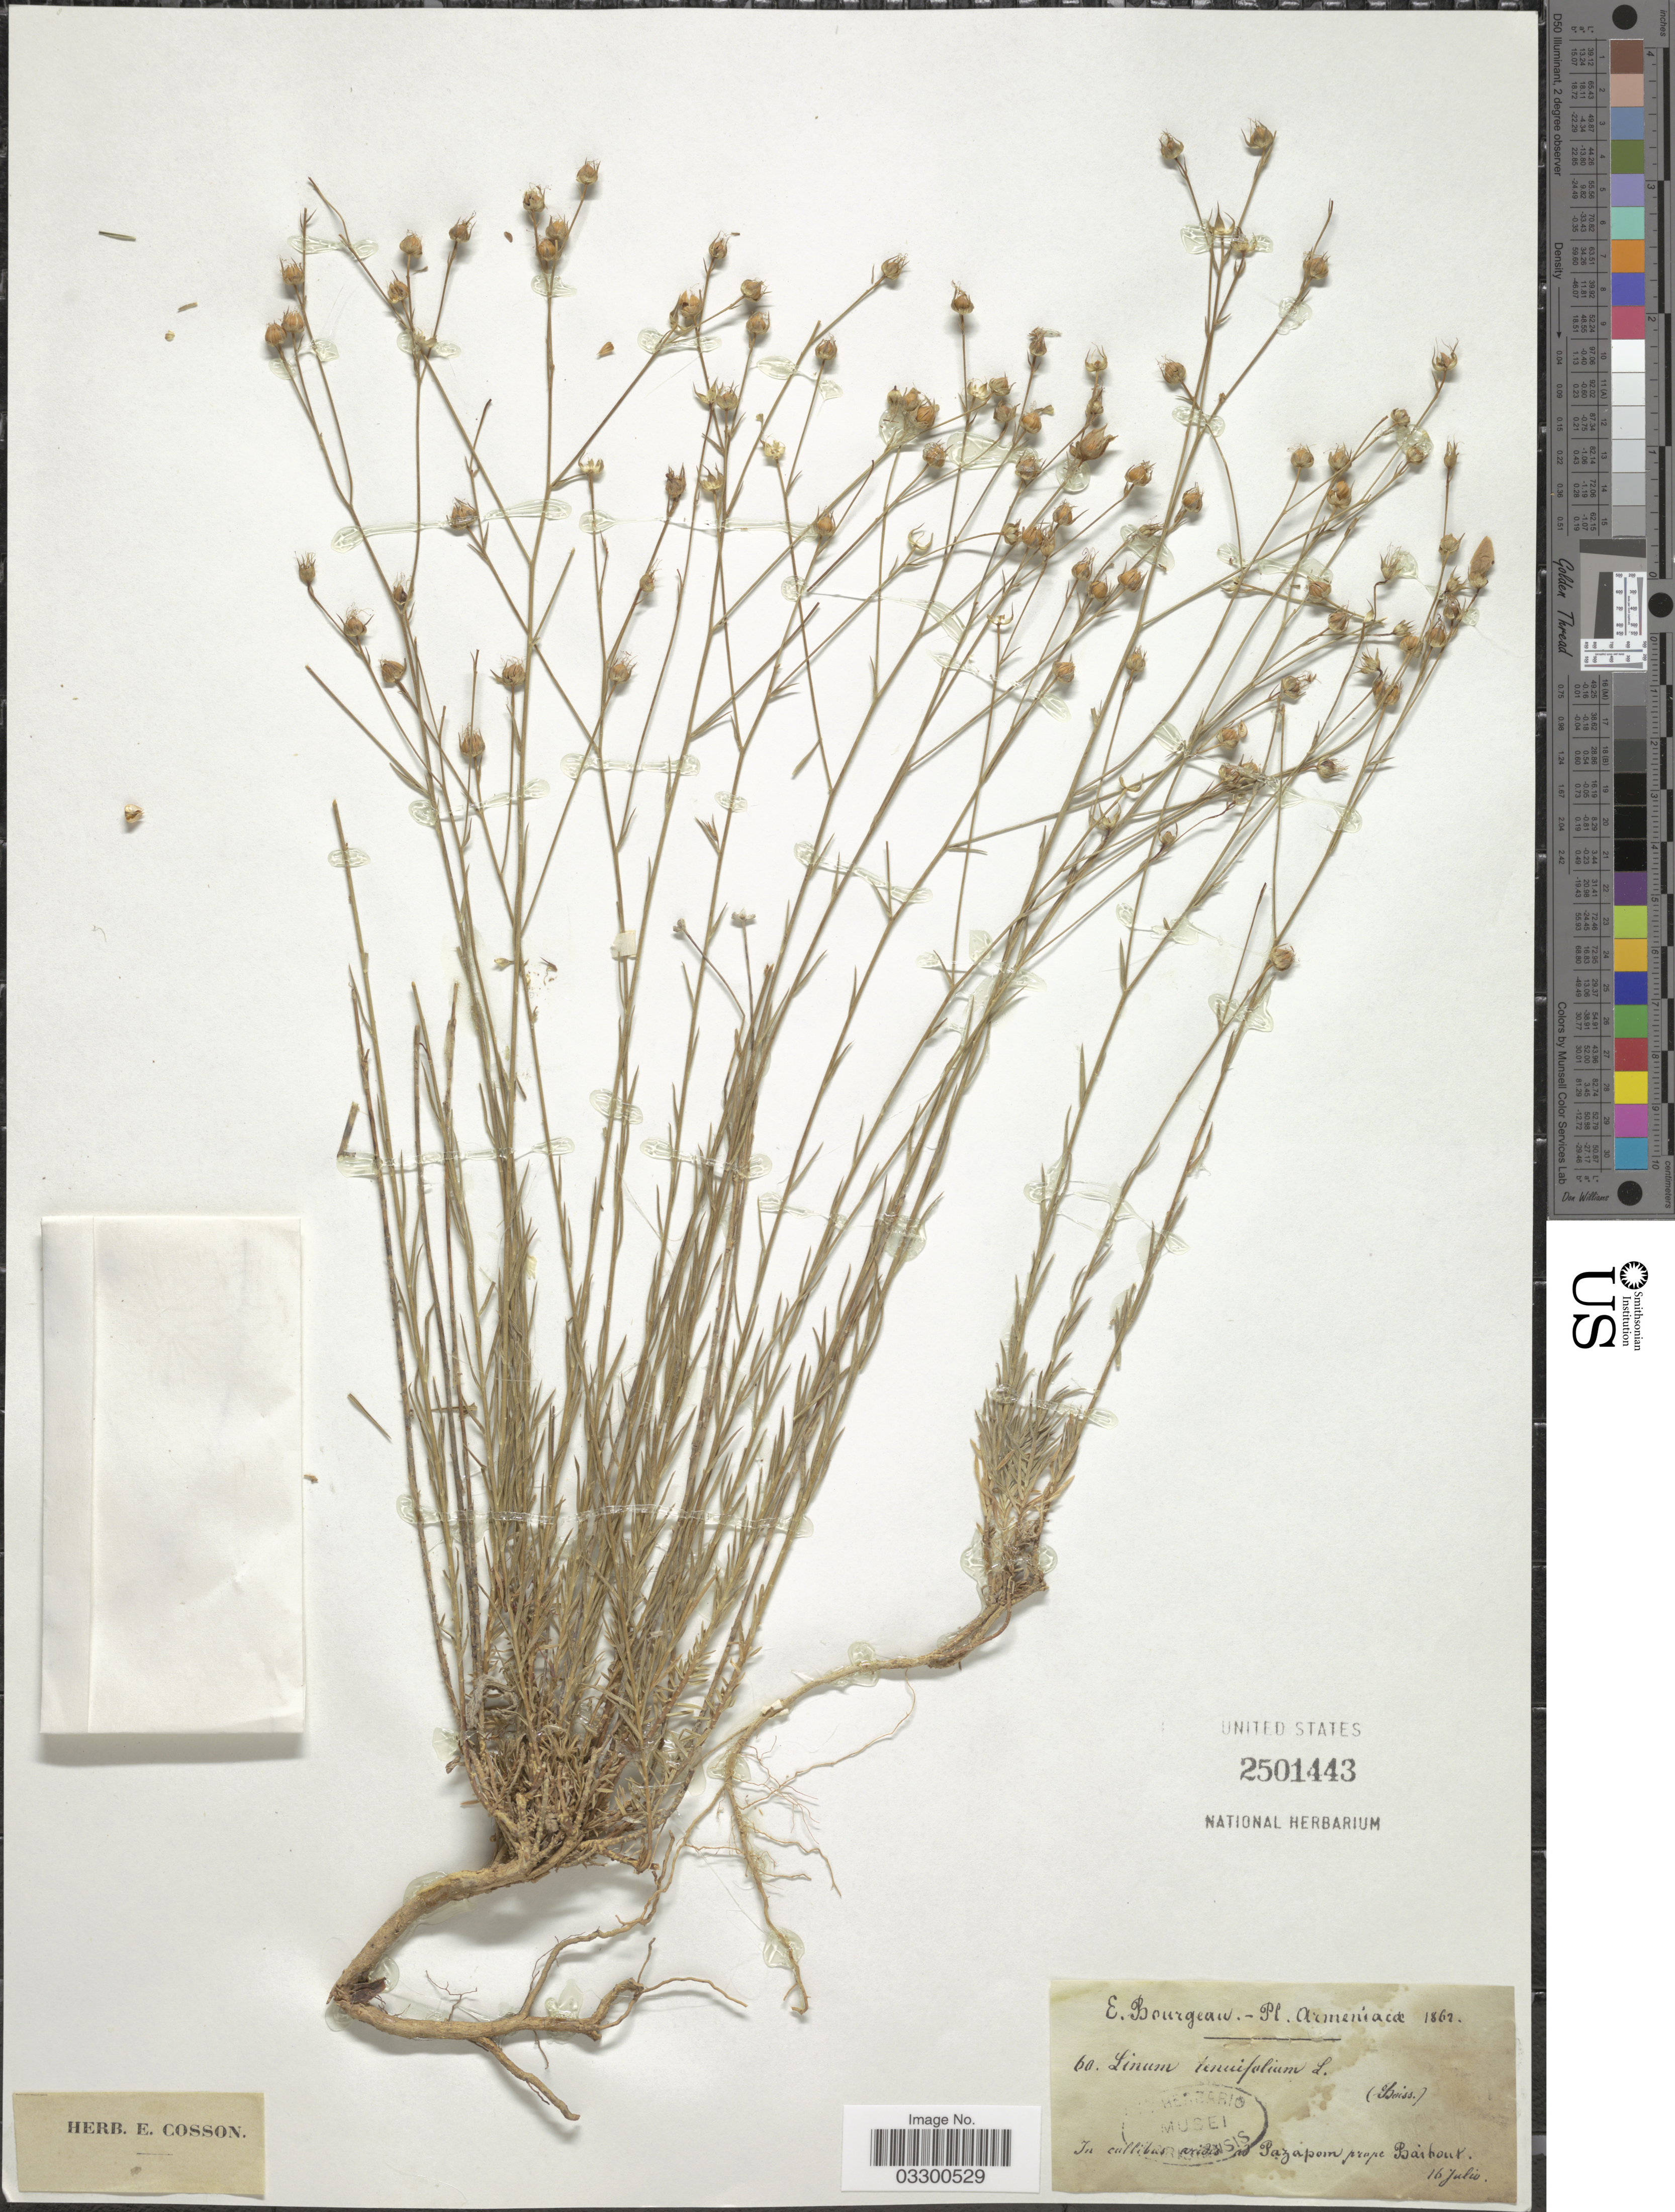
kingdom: Plantae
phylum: Tracheophyta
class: Magnoliopsida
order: Malpighiales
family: Linaceae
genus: Linum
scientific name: Linum tenuifolium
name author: L.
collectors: E. Bourgeau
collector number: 60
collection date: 1862-07-16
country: Armenia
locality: In collibus aridis ad Pazapom prope Baibout.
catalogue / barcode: US 2501443